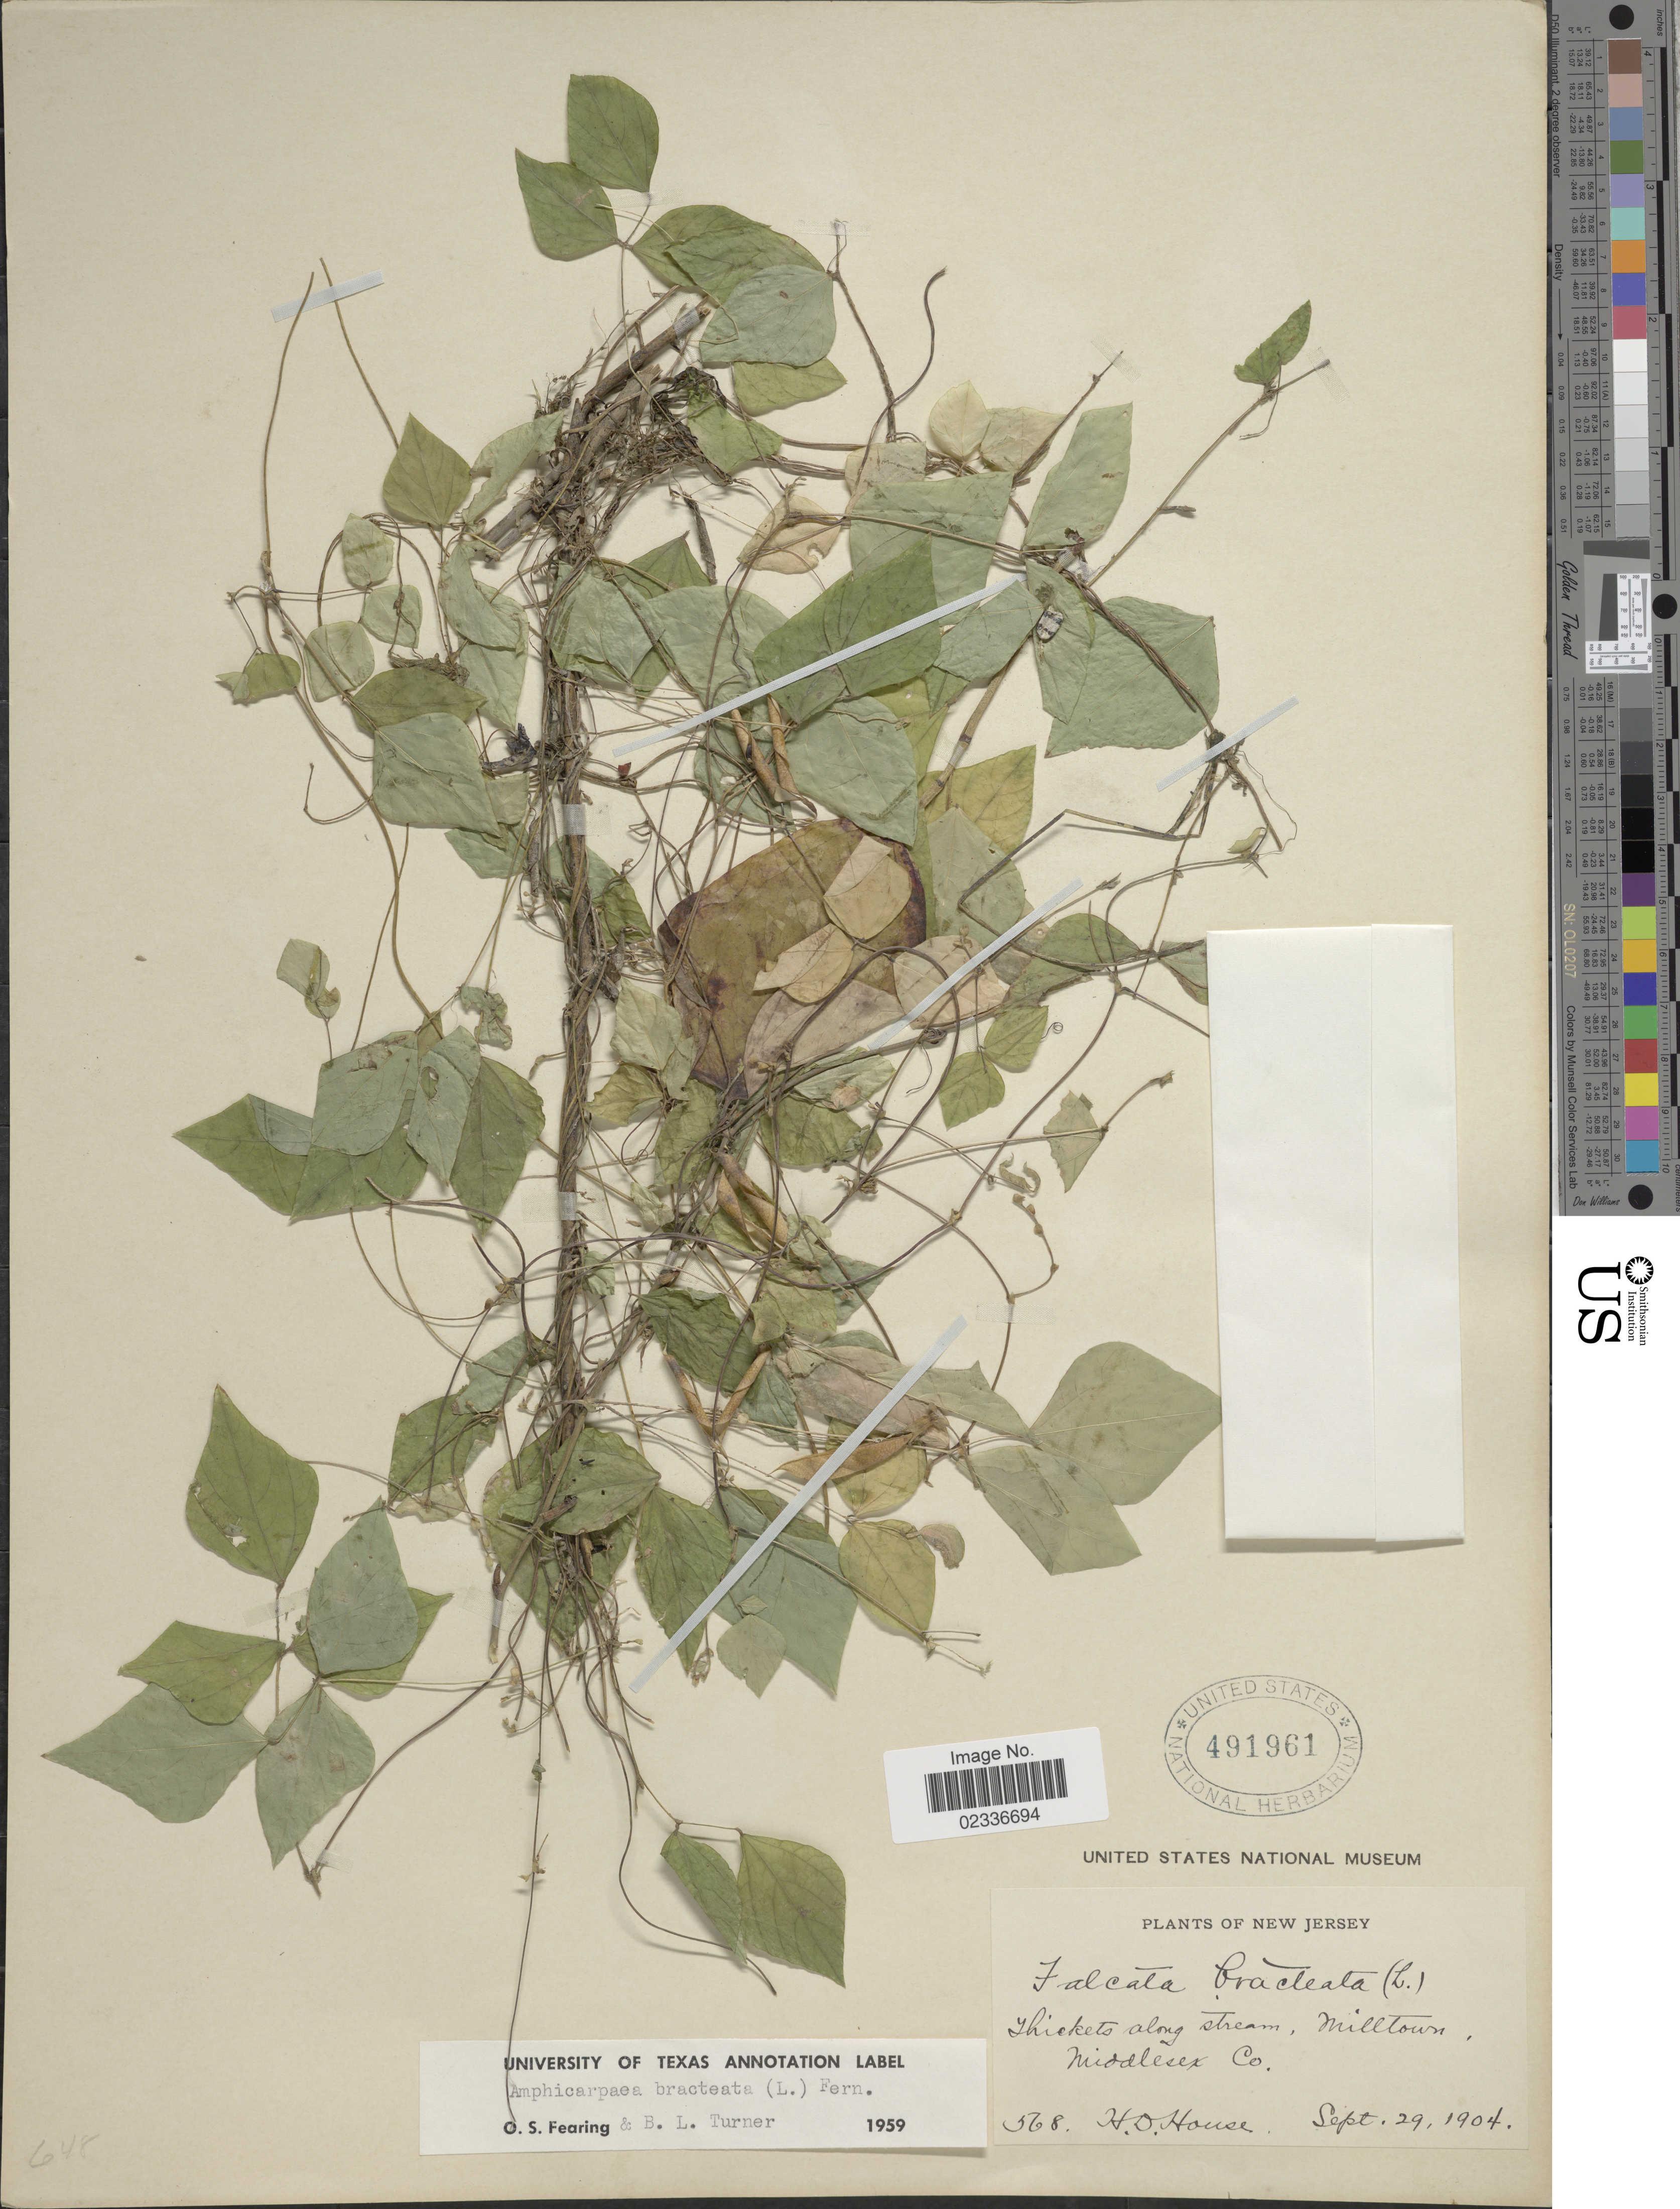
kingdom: Plantae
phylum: Tracheophyta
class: Magnoliopsida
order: Fabales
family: Fabaceae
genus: Amphicarpaea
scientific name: Amphicarpaea bracteata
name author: (L.) Fernald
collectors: H. D. House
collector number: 568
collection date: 1904-09-29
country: United States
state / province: New Jersey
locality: Thickets along stream, Milltown, Middlesex Co.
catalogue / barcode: US 491961